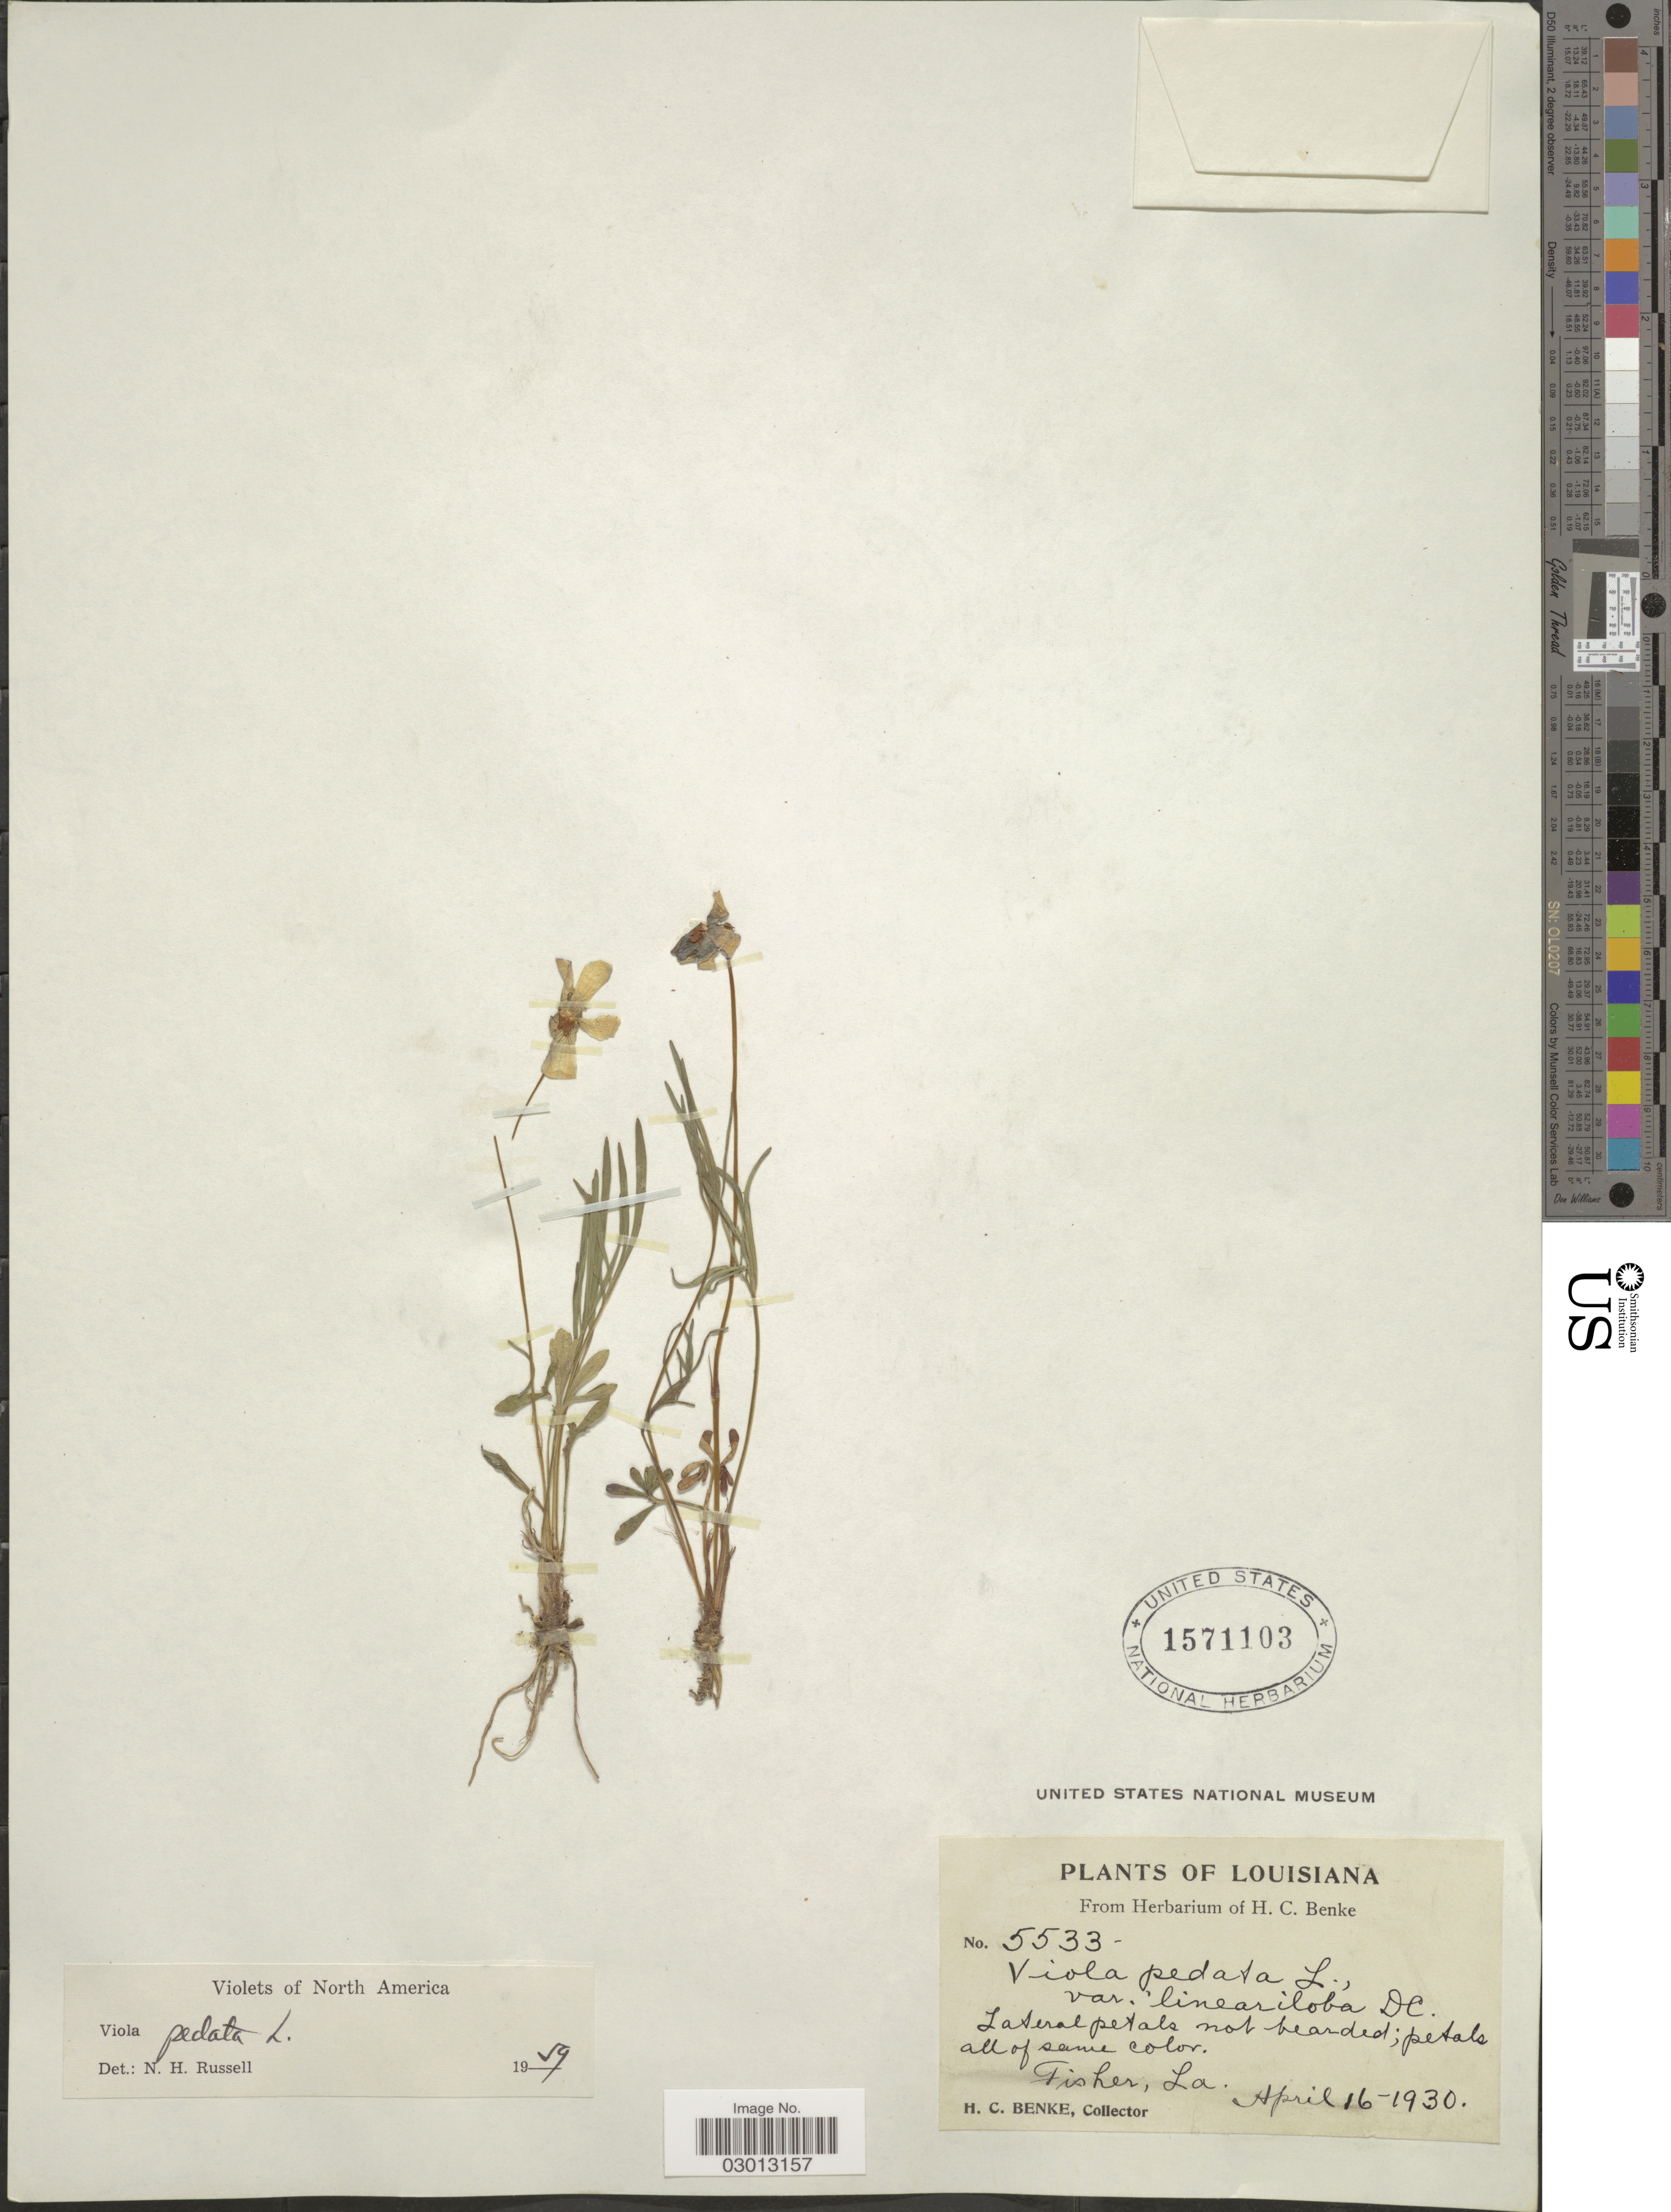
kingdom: Plantae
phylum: Tracheophyta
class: Magnoliopsida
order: Malpighiales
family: Violaceae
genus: Viola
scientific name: Viola pedata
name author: L.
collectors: H. Benke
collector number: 5533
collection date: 1930-04-16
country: United States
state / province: Louisiana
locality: Fisher.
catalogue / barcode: US 1571103